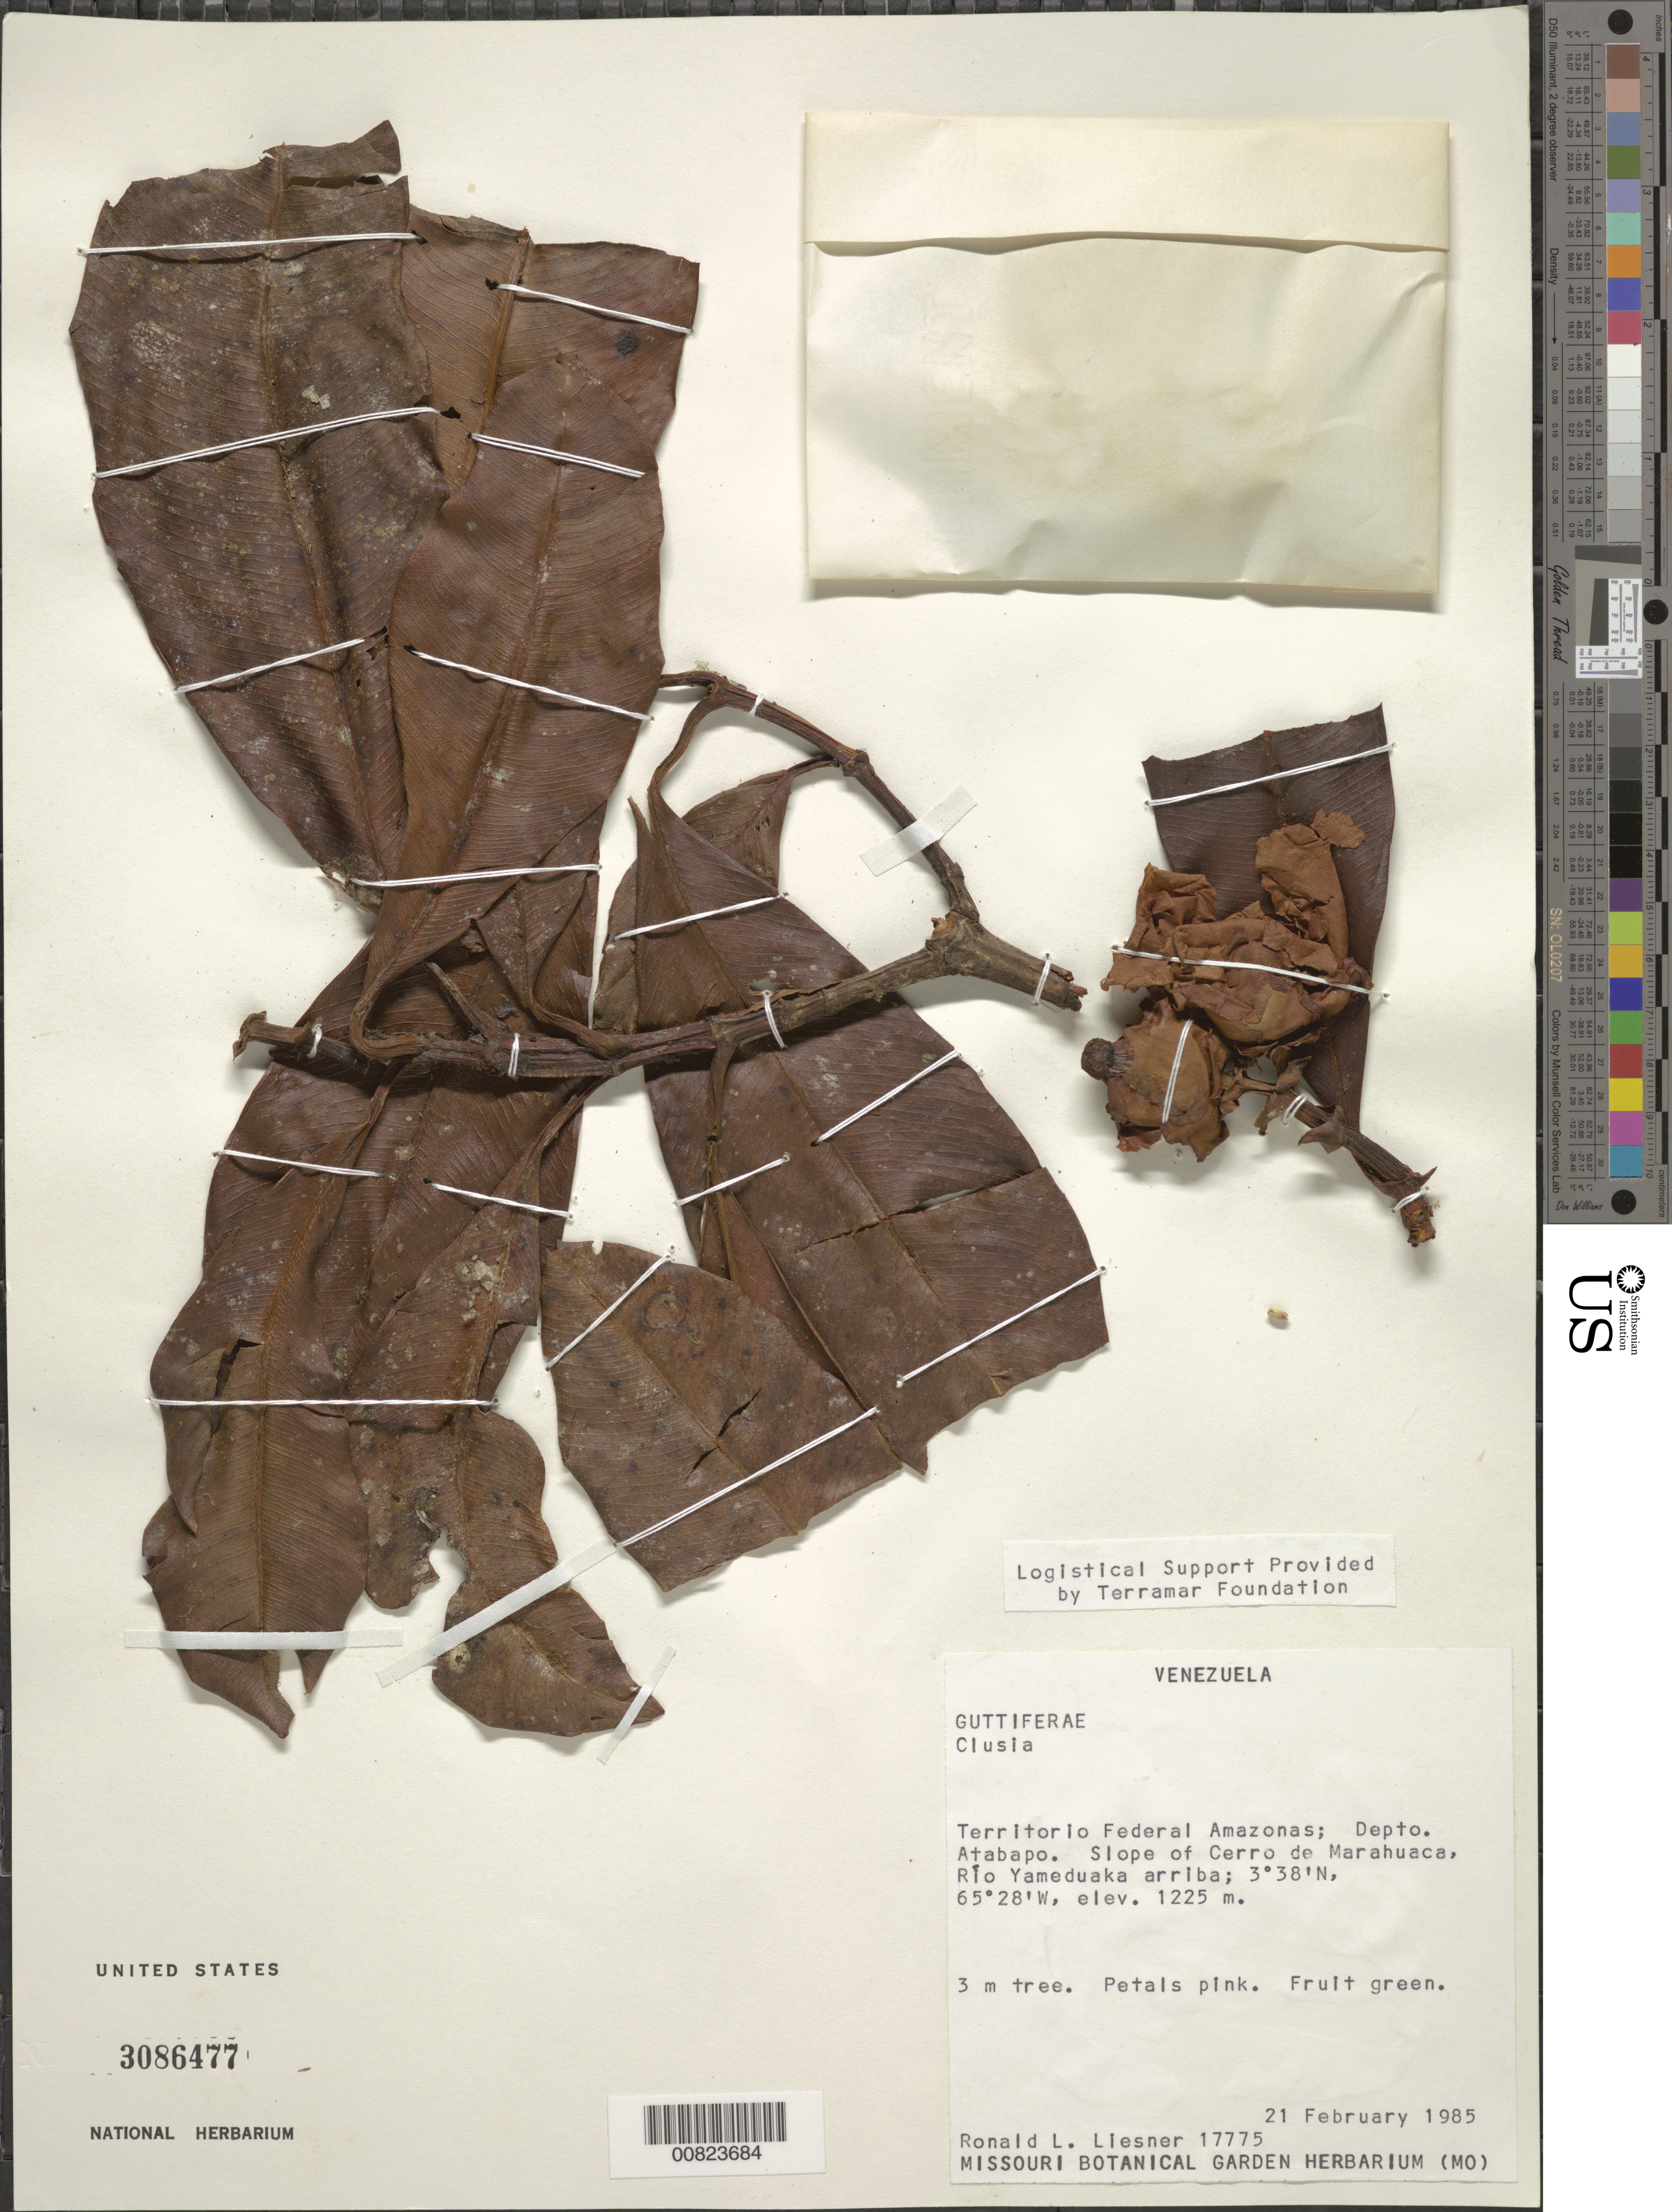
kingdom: Plantae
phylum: Tracheophyta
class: Magnoliopsida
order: Malpighiales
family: Clusiaceae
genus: Clusia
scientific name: Clusia sp.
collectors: R. L. Liesner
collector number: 17775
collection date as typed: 21-Feb-85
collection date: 1985-02-21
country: Venezuela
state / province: Amazonas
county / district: Atabapo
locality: Cerro de Marahuaca slope, Río Yameduaka arriba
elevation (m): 1225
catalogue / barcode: US 3086477